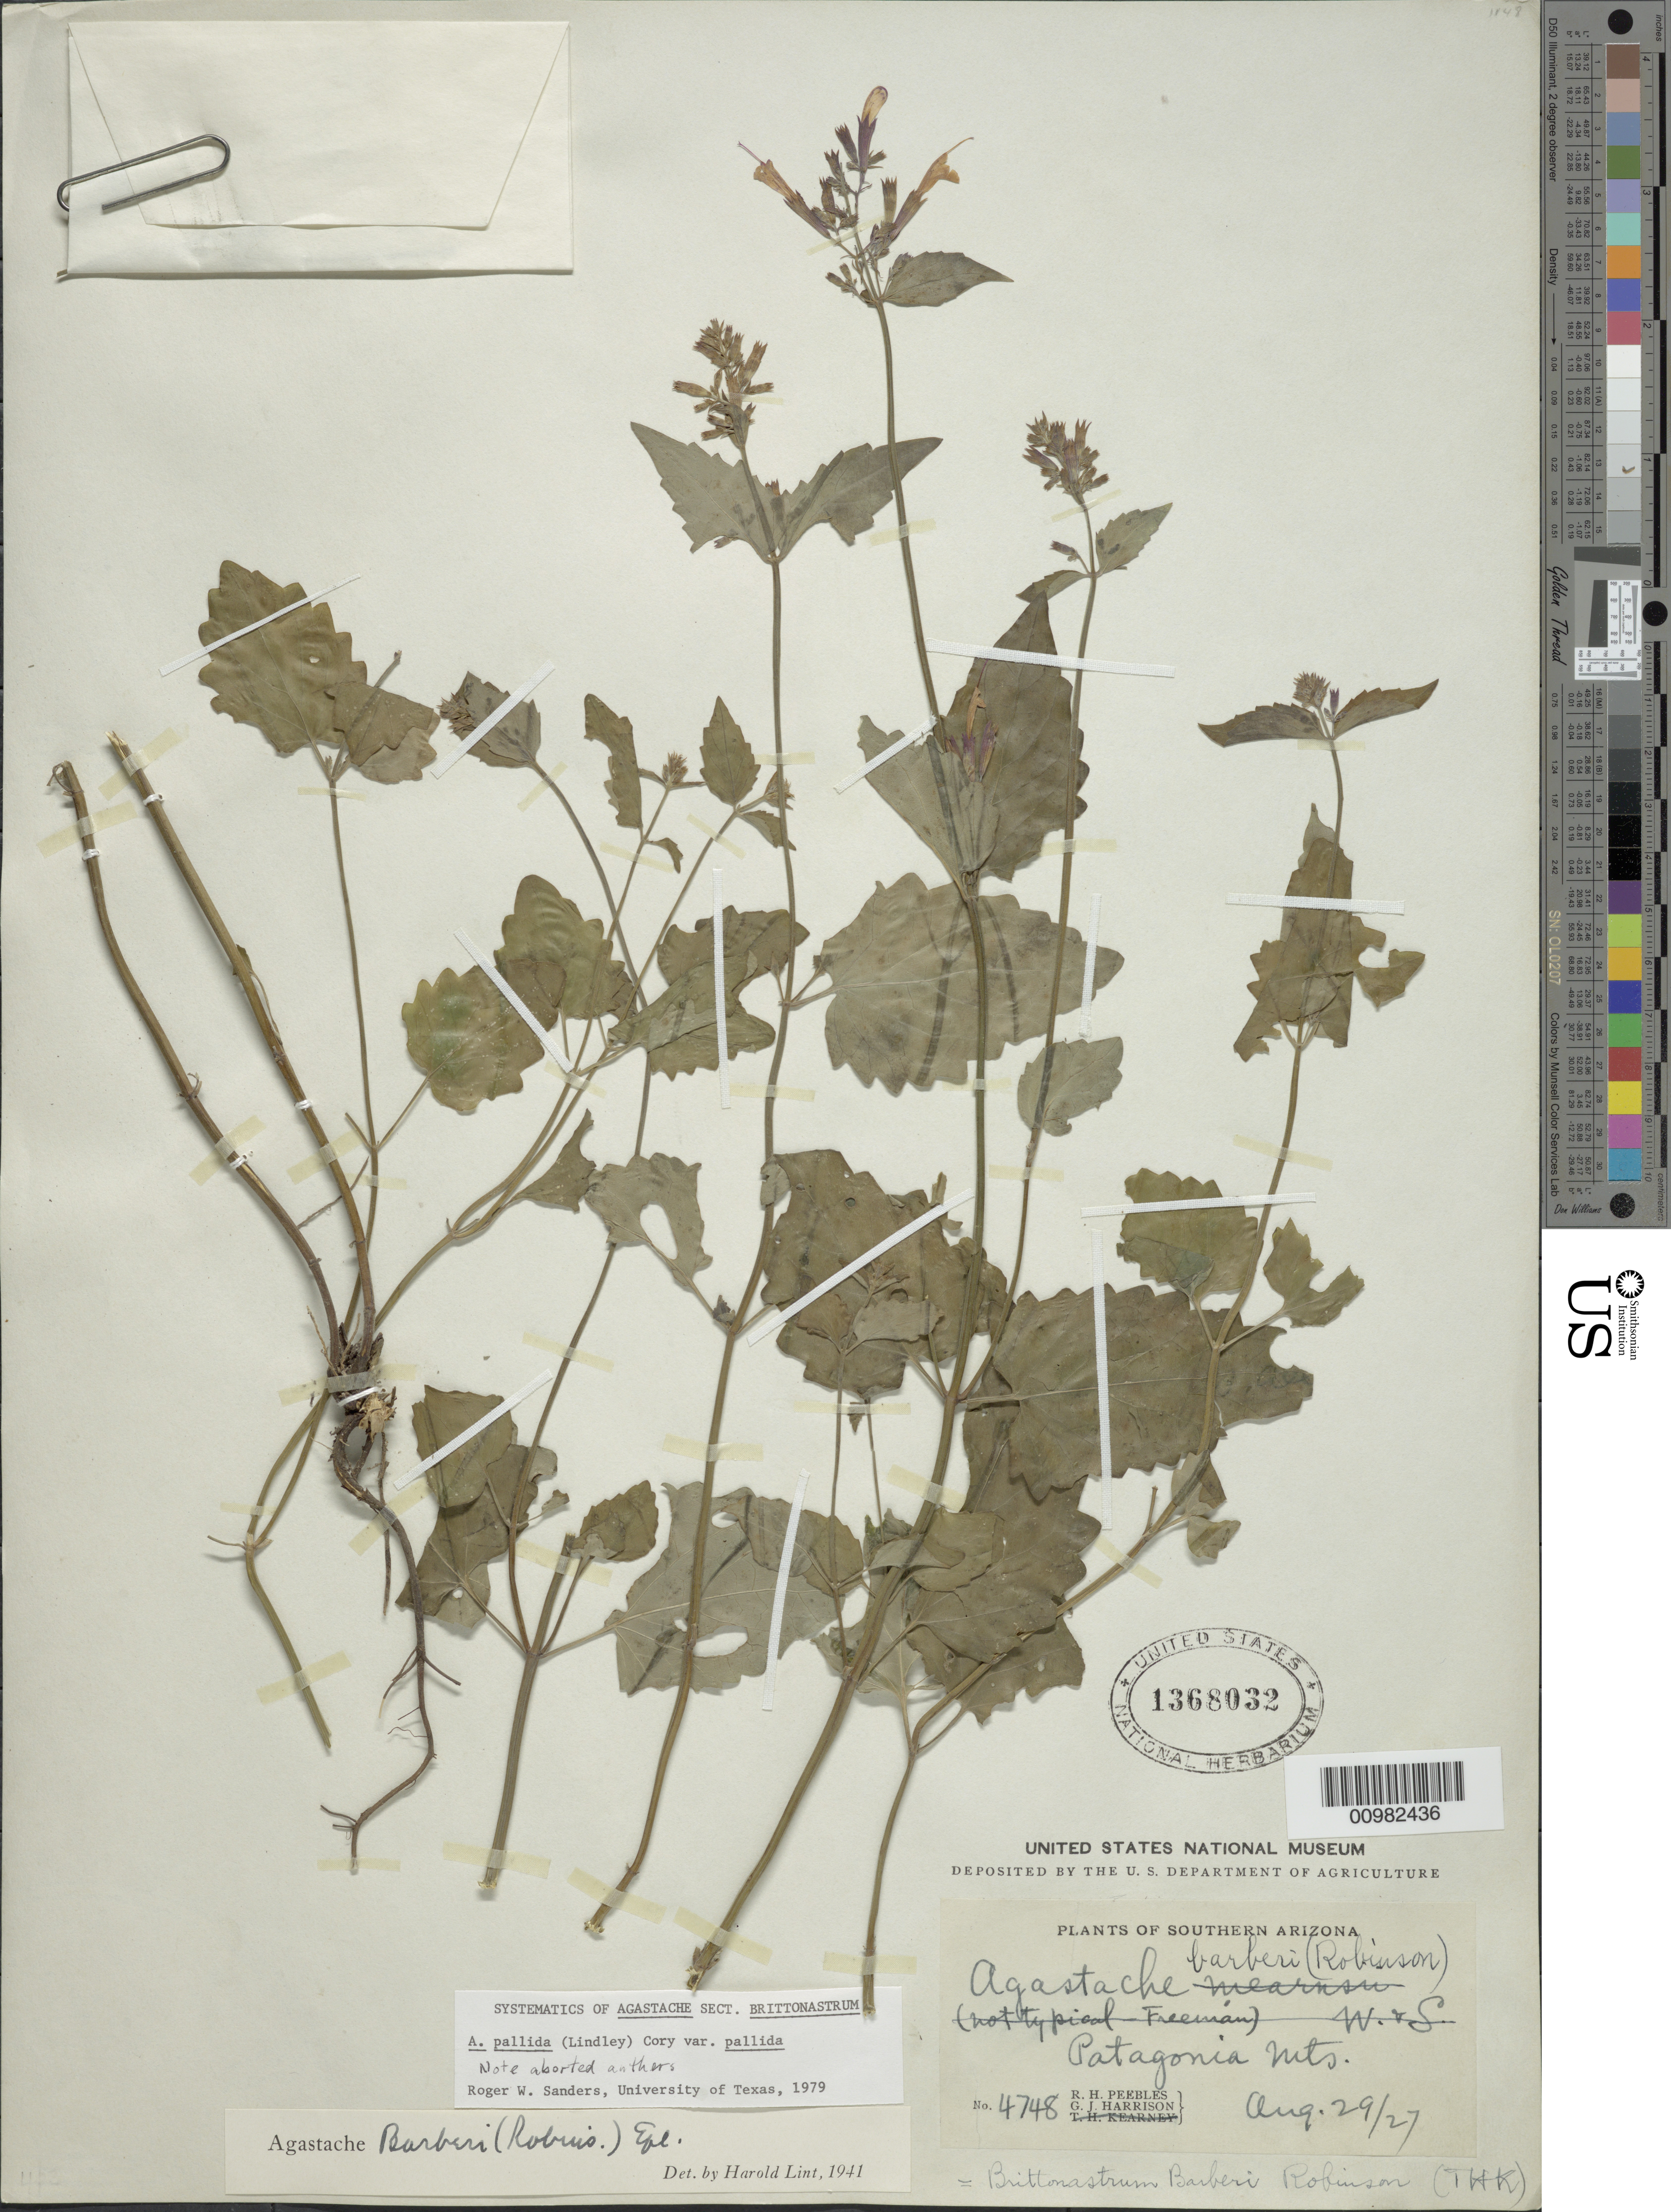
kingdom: Plantae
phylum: Tracheophyta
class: Magnoliopsida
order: Lamiales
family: Lamiaceae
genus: Agastache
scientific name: Agastache pallida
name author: (Lindl.) Cory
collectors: R. H. Peebles & G. J. Harrison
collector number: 4748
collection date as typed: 29 Aug 1927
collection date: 1927-08-29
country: United States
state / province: Arizona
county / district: Santa Cruz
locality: Patagonia Mts.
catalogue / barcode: US 1368032